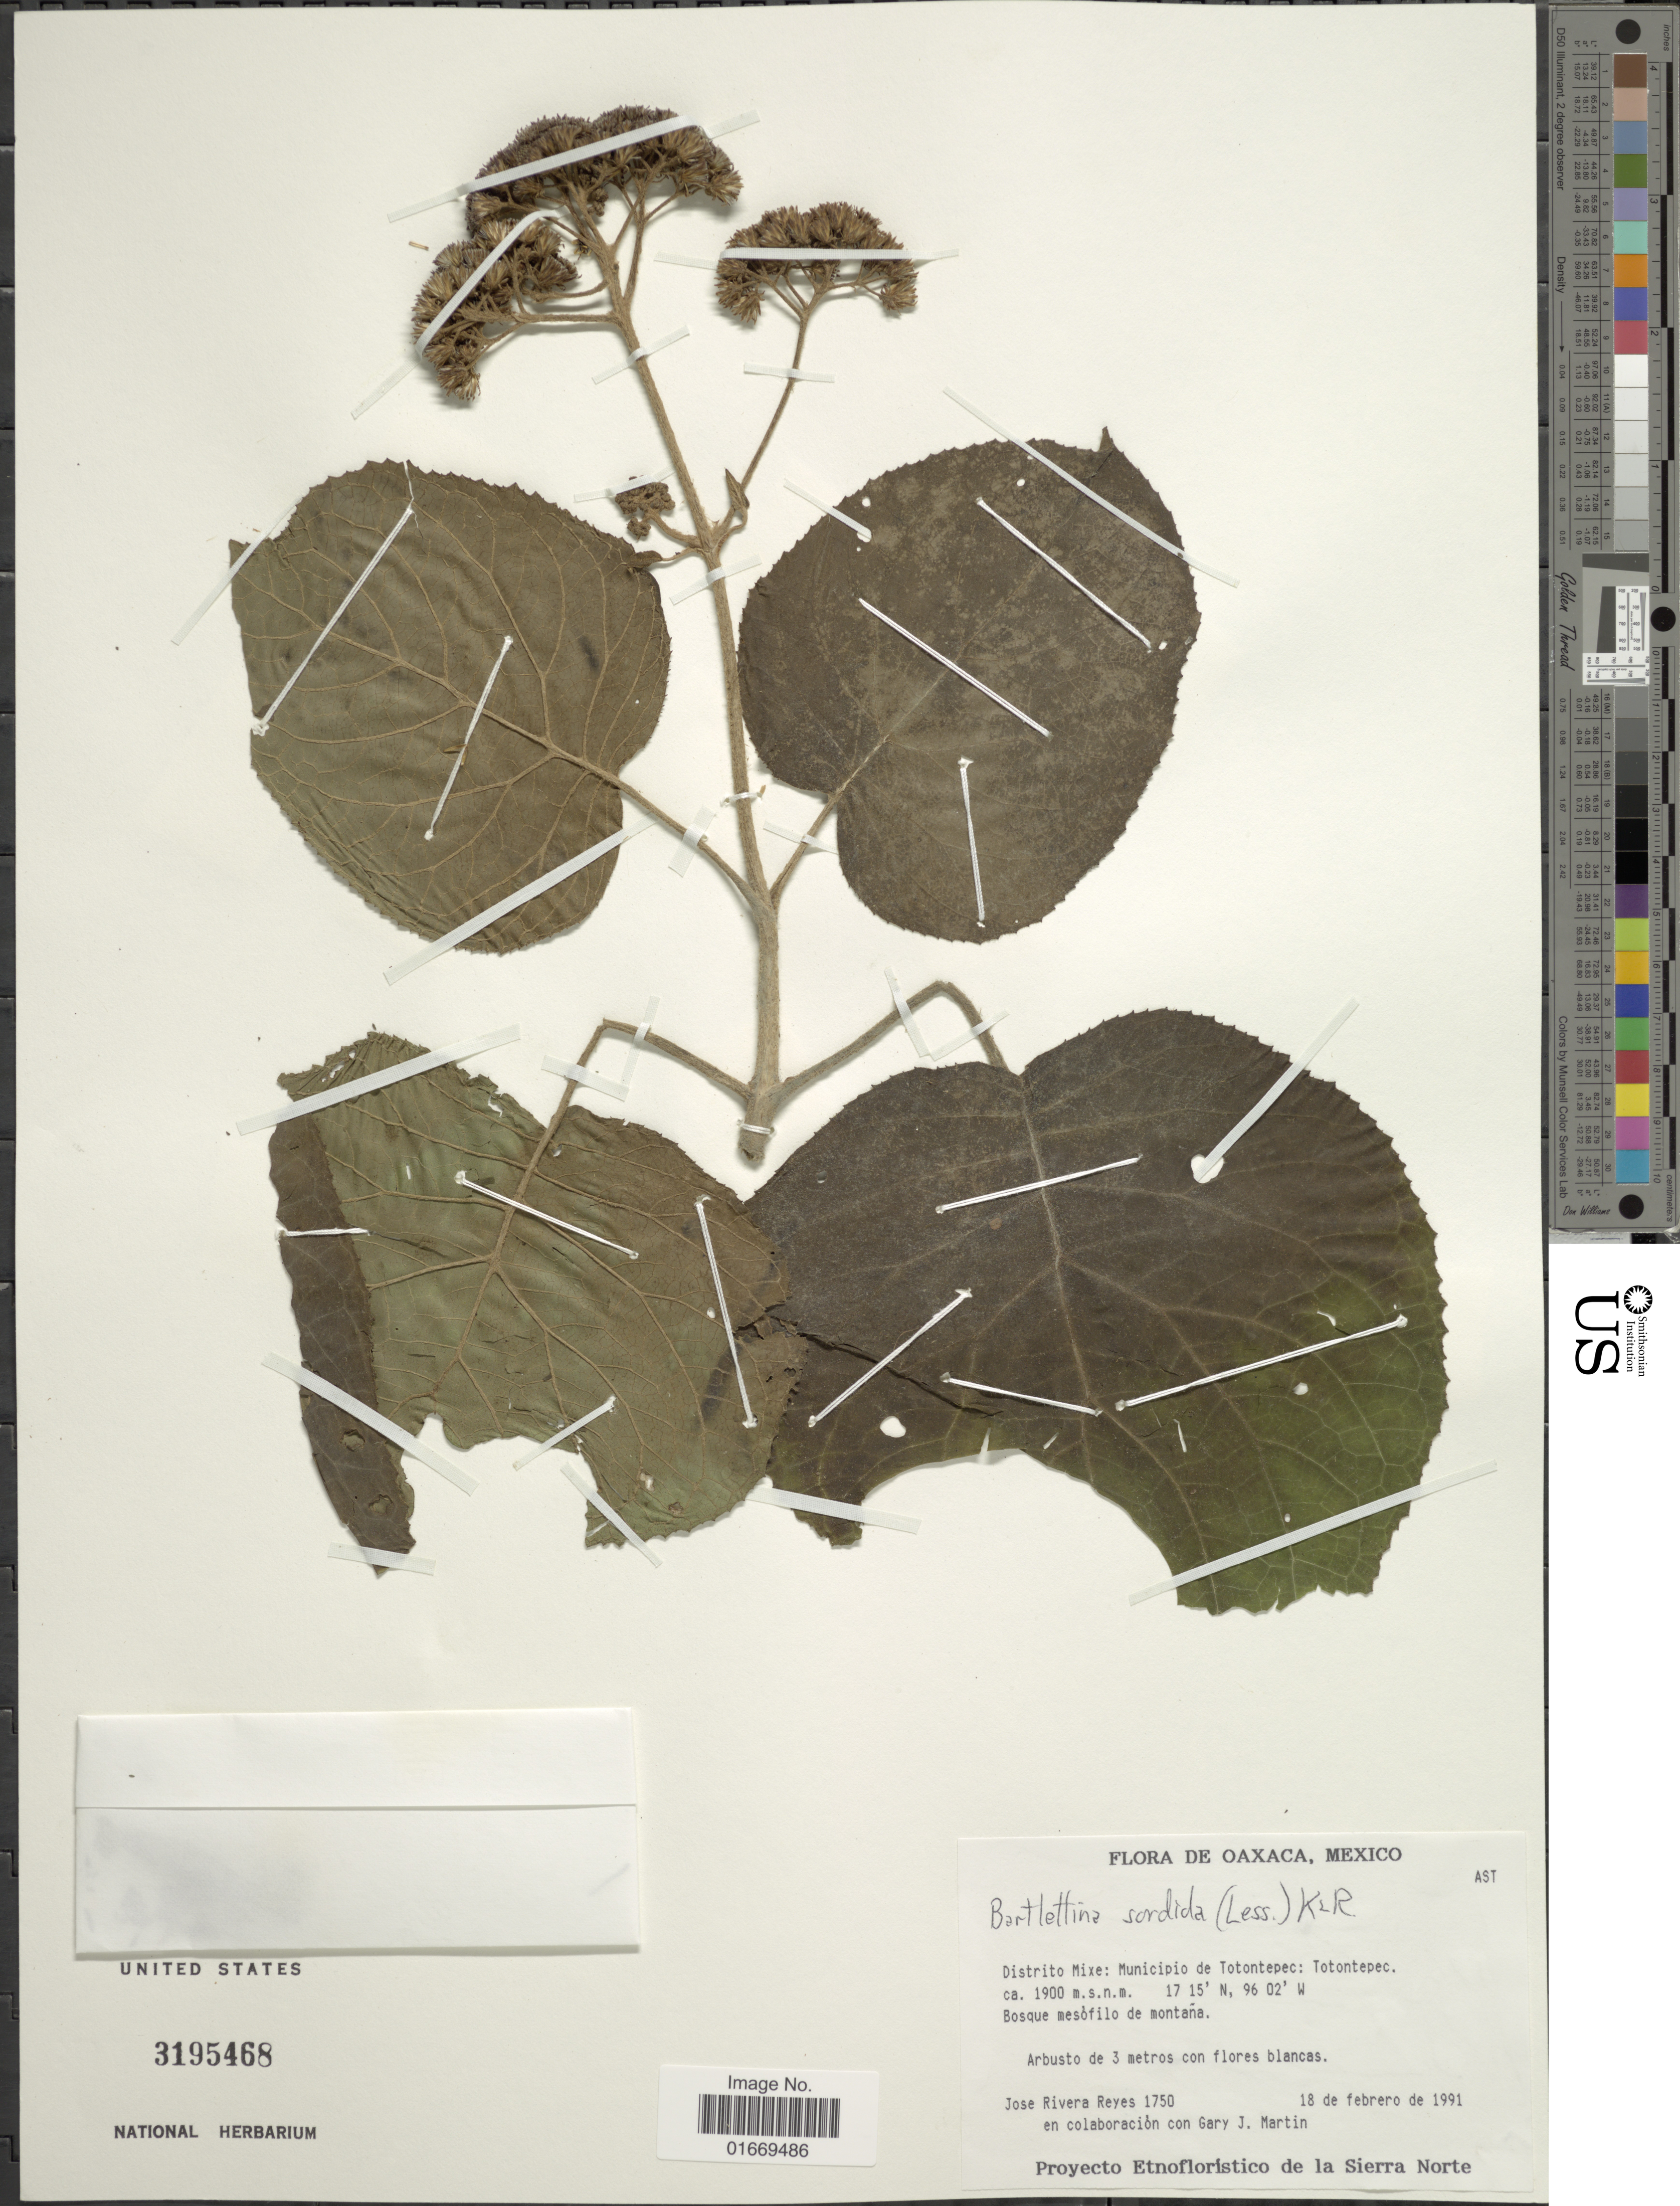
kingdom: Plantae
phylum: Tracheophyta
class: Magnoliopsida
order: Asterales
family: Asteraceae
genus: Bartlettina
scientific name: Bartlettina sordida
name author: (Less.) R.M. King & H. Rob.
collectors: J. Reyes & G. J. Martin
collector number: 1750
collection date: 1991-02-18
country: Mexico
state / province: Oaxaca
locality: Distrito Mixe: Municipio de Totontepec: Totontepec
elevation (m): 1900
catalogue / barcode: US 3195468